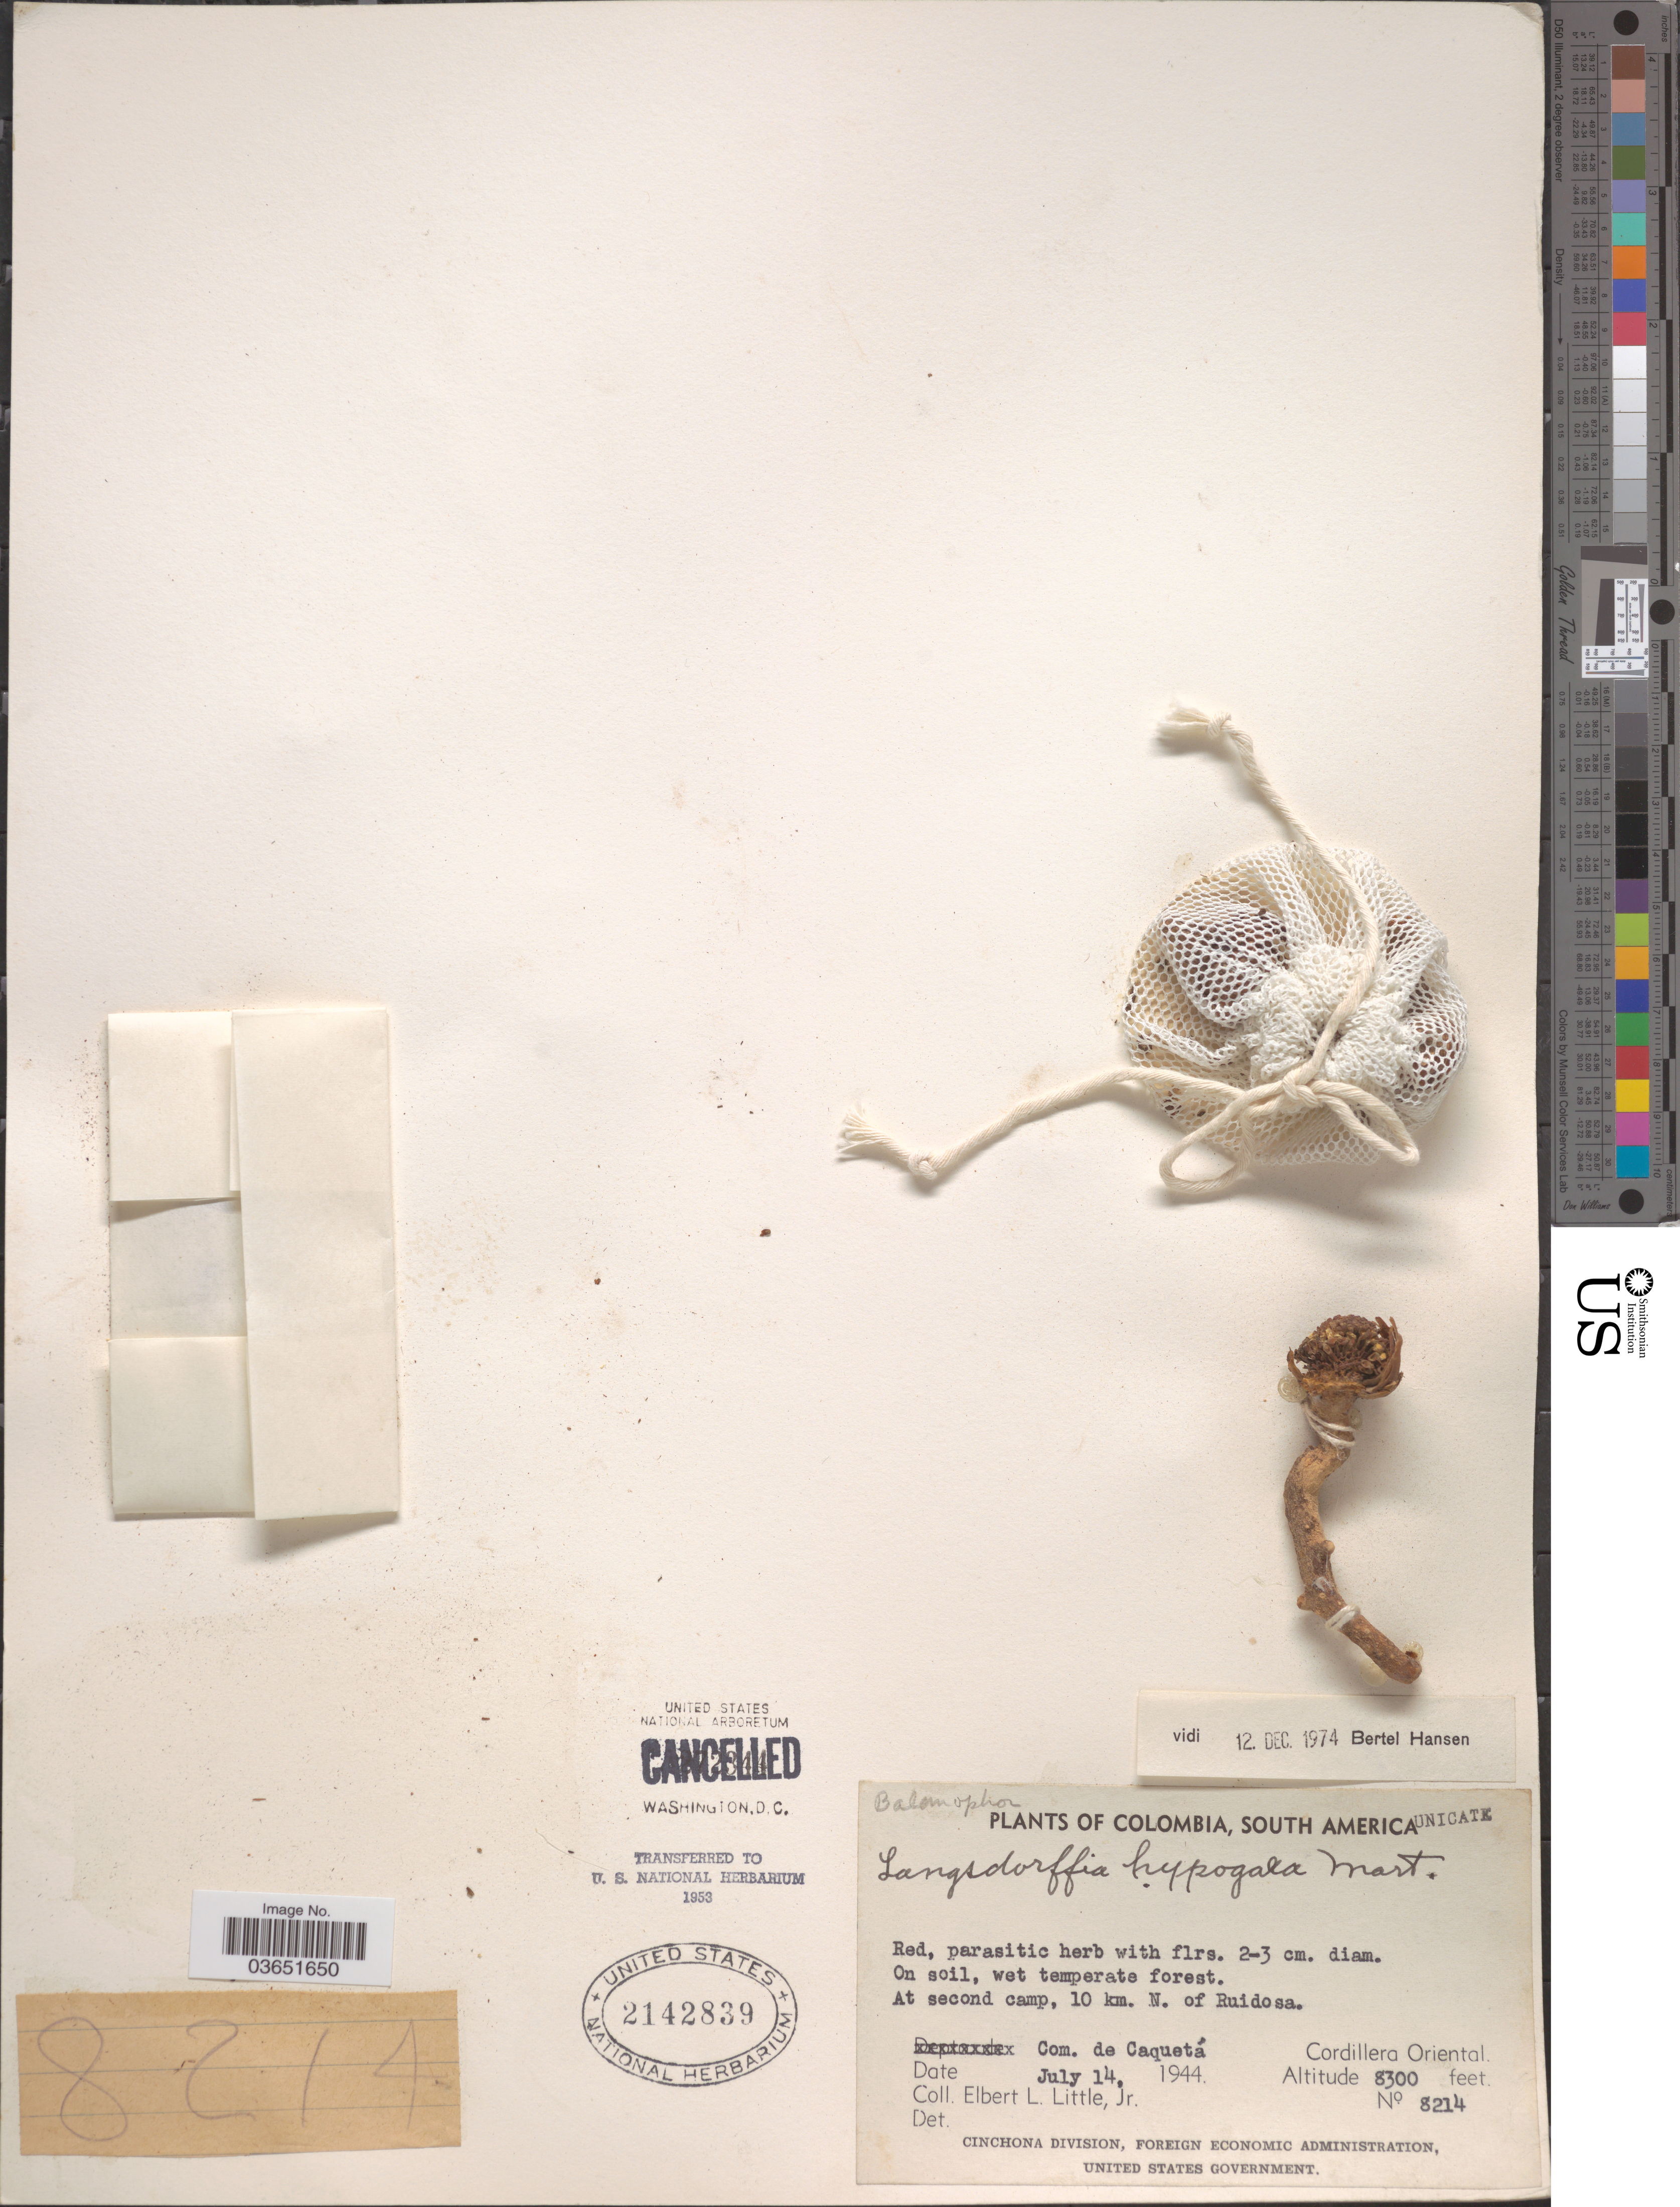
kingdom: Plantae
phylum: Tracheophyta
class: Magnoliopsida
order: Santalales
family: Balanophoraceae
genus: Langsdorffia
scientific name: Langsdorffia hypogaea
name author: Mart.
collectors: E. L. Little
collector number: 8214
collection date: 1944-07-14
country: Colombia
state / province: Caquetá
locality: Com. de Caquetá. Cordillera Oriental. At second camp, 10 km. N. of Ruidosa.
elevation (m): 2530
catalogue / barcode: US 2142839